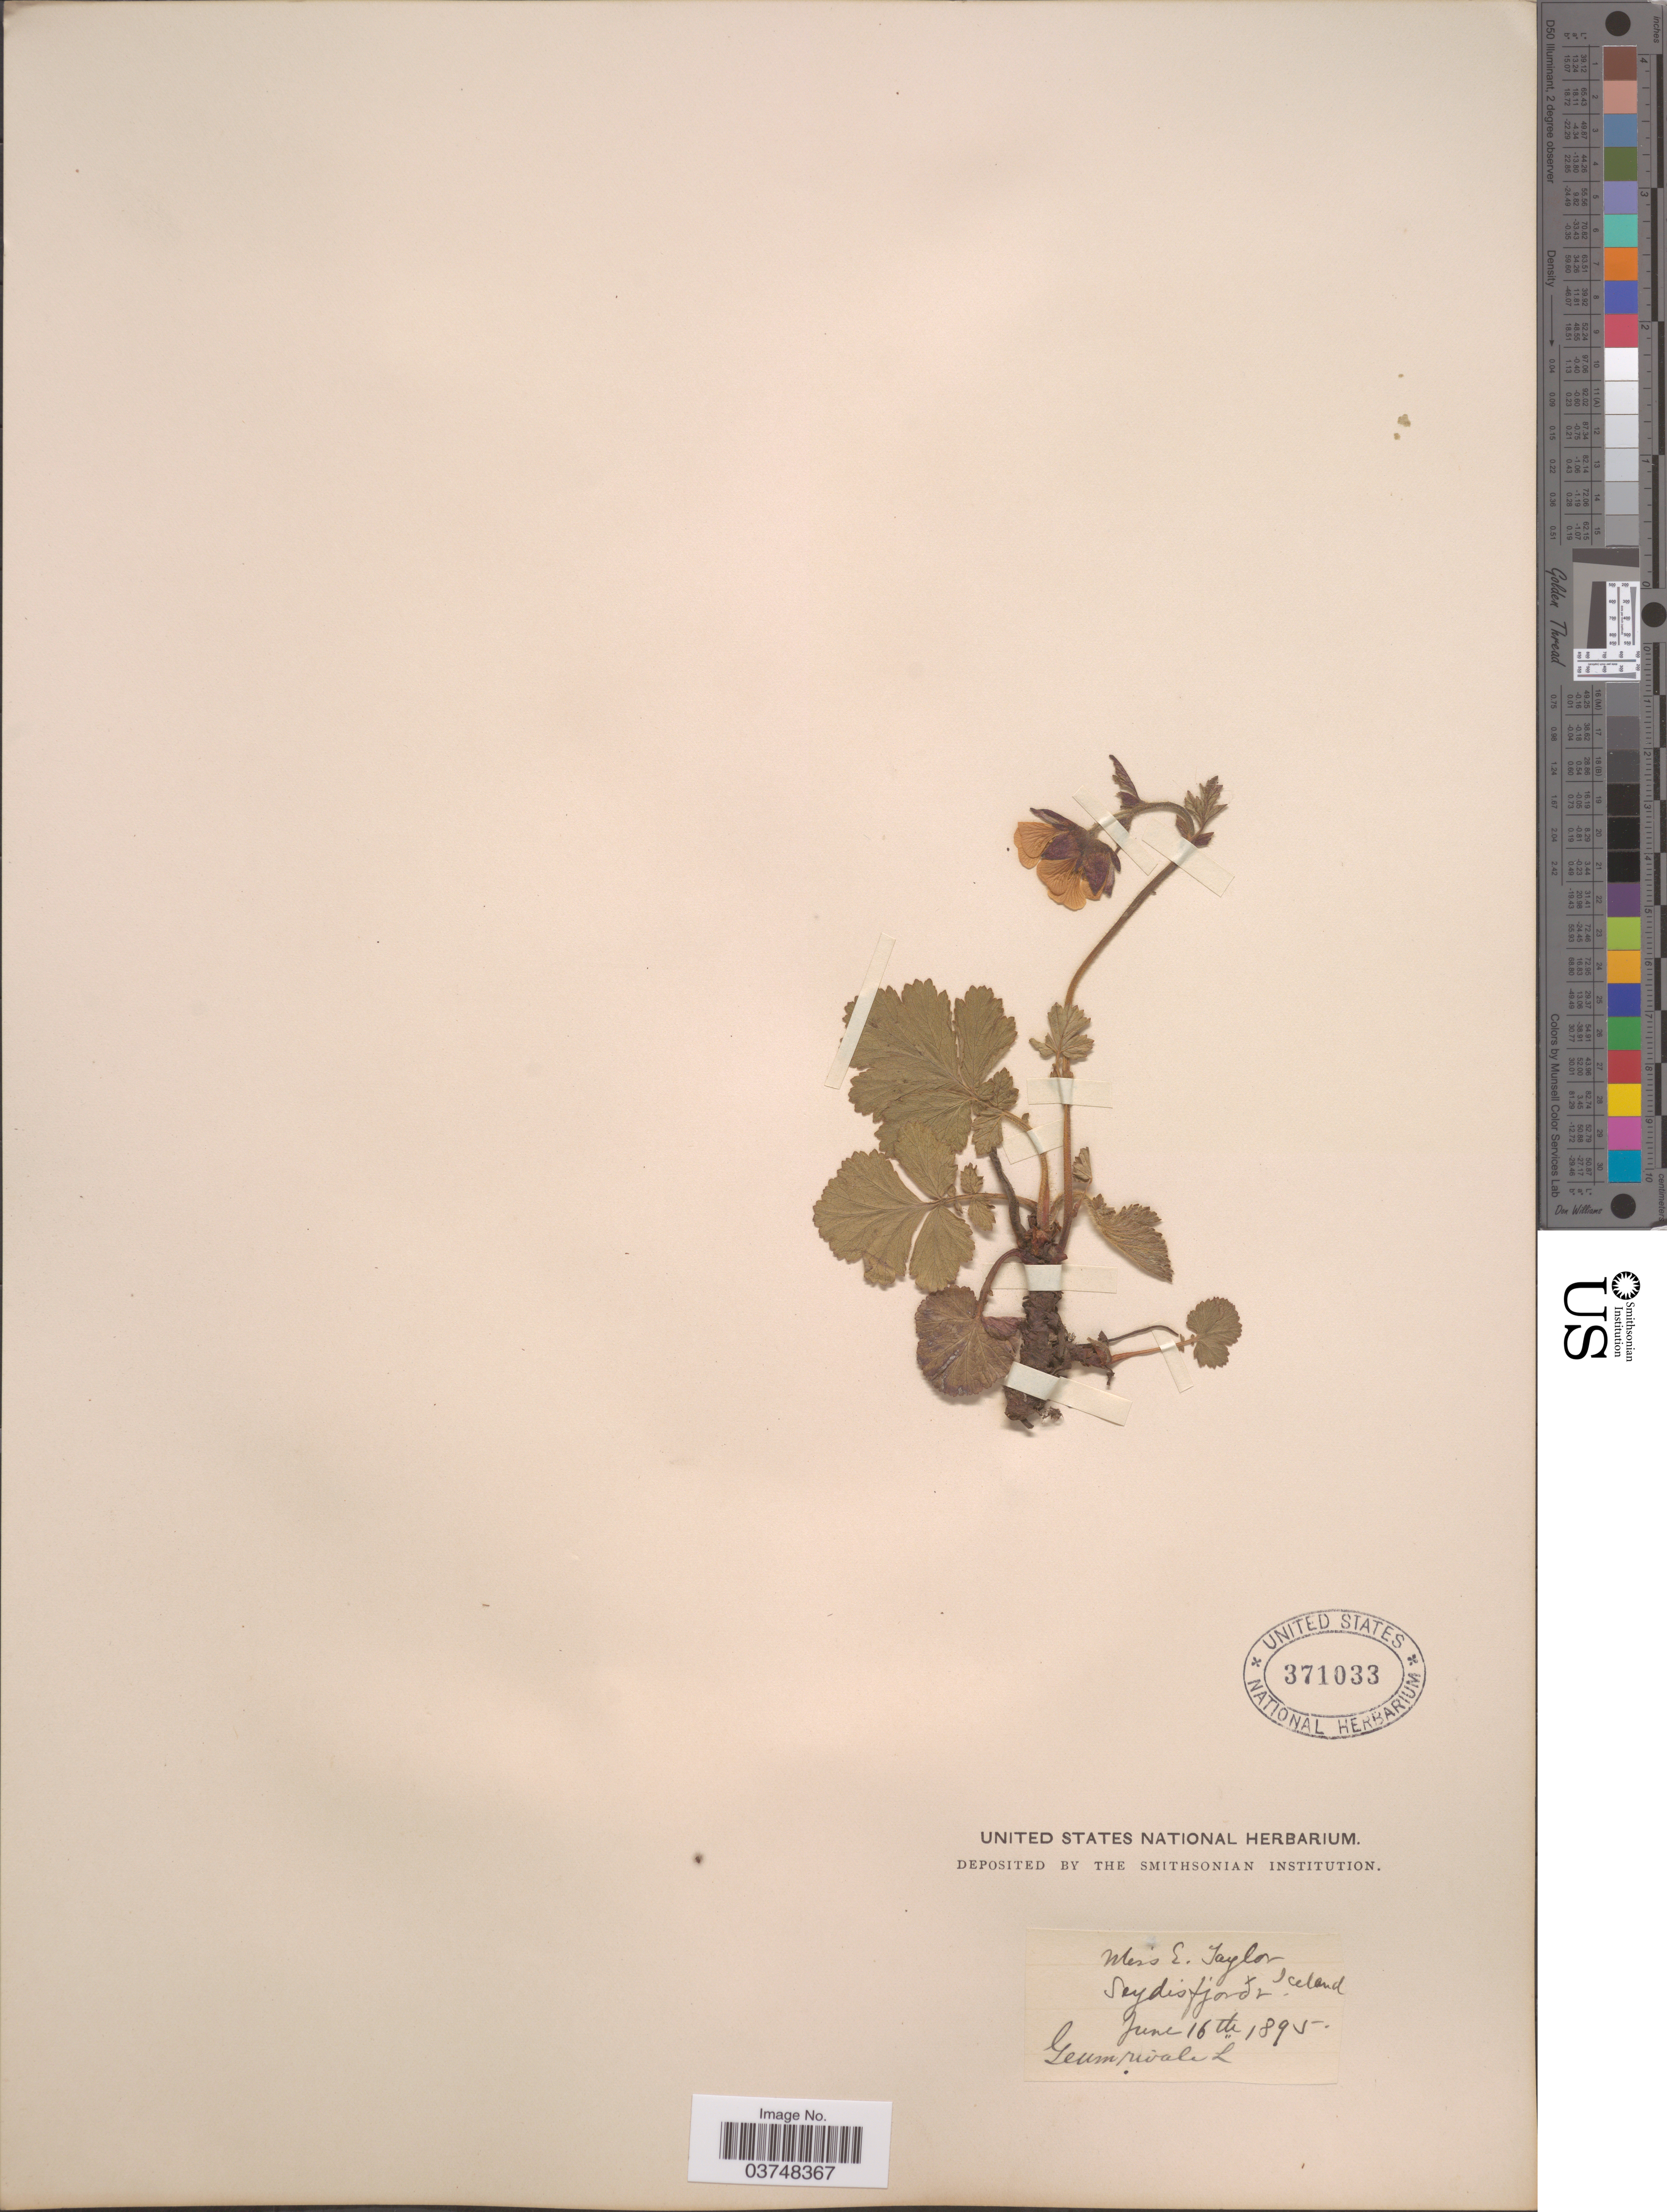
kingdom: Plantae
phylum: Tracheophyta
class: Magnoliopsida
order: Rosales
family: Rosaceae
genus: Geum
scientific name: Geum rivale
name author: L.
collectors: E. Taylor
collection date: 1895-06-16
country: Iceland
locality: Seydisfjord.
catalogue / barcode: US 371033